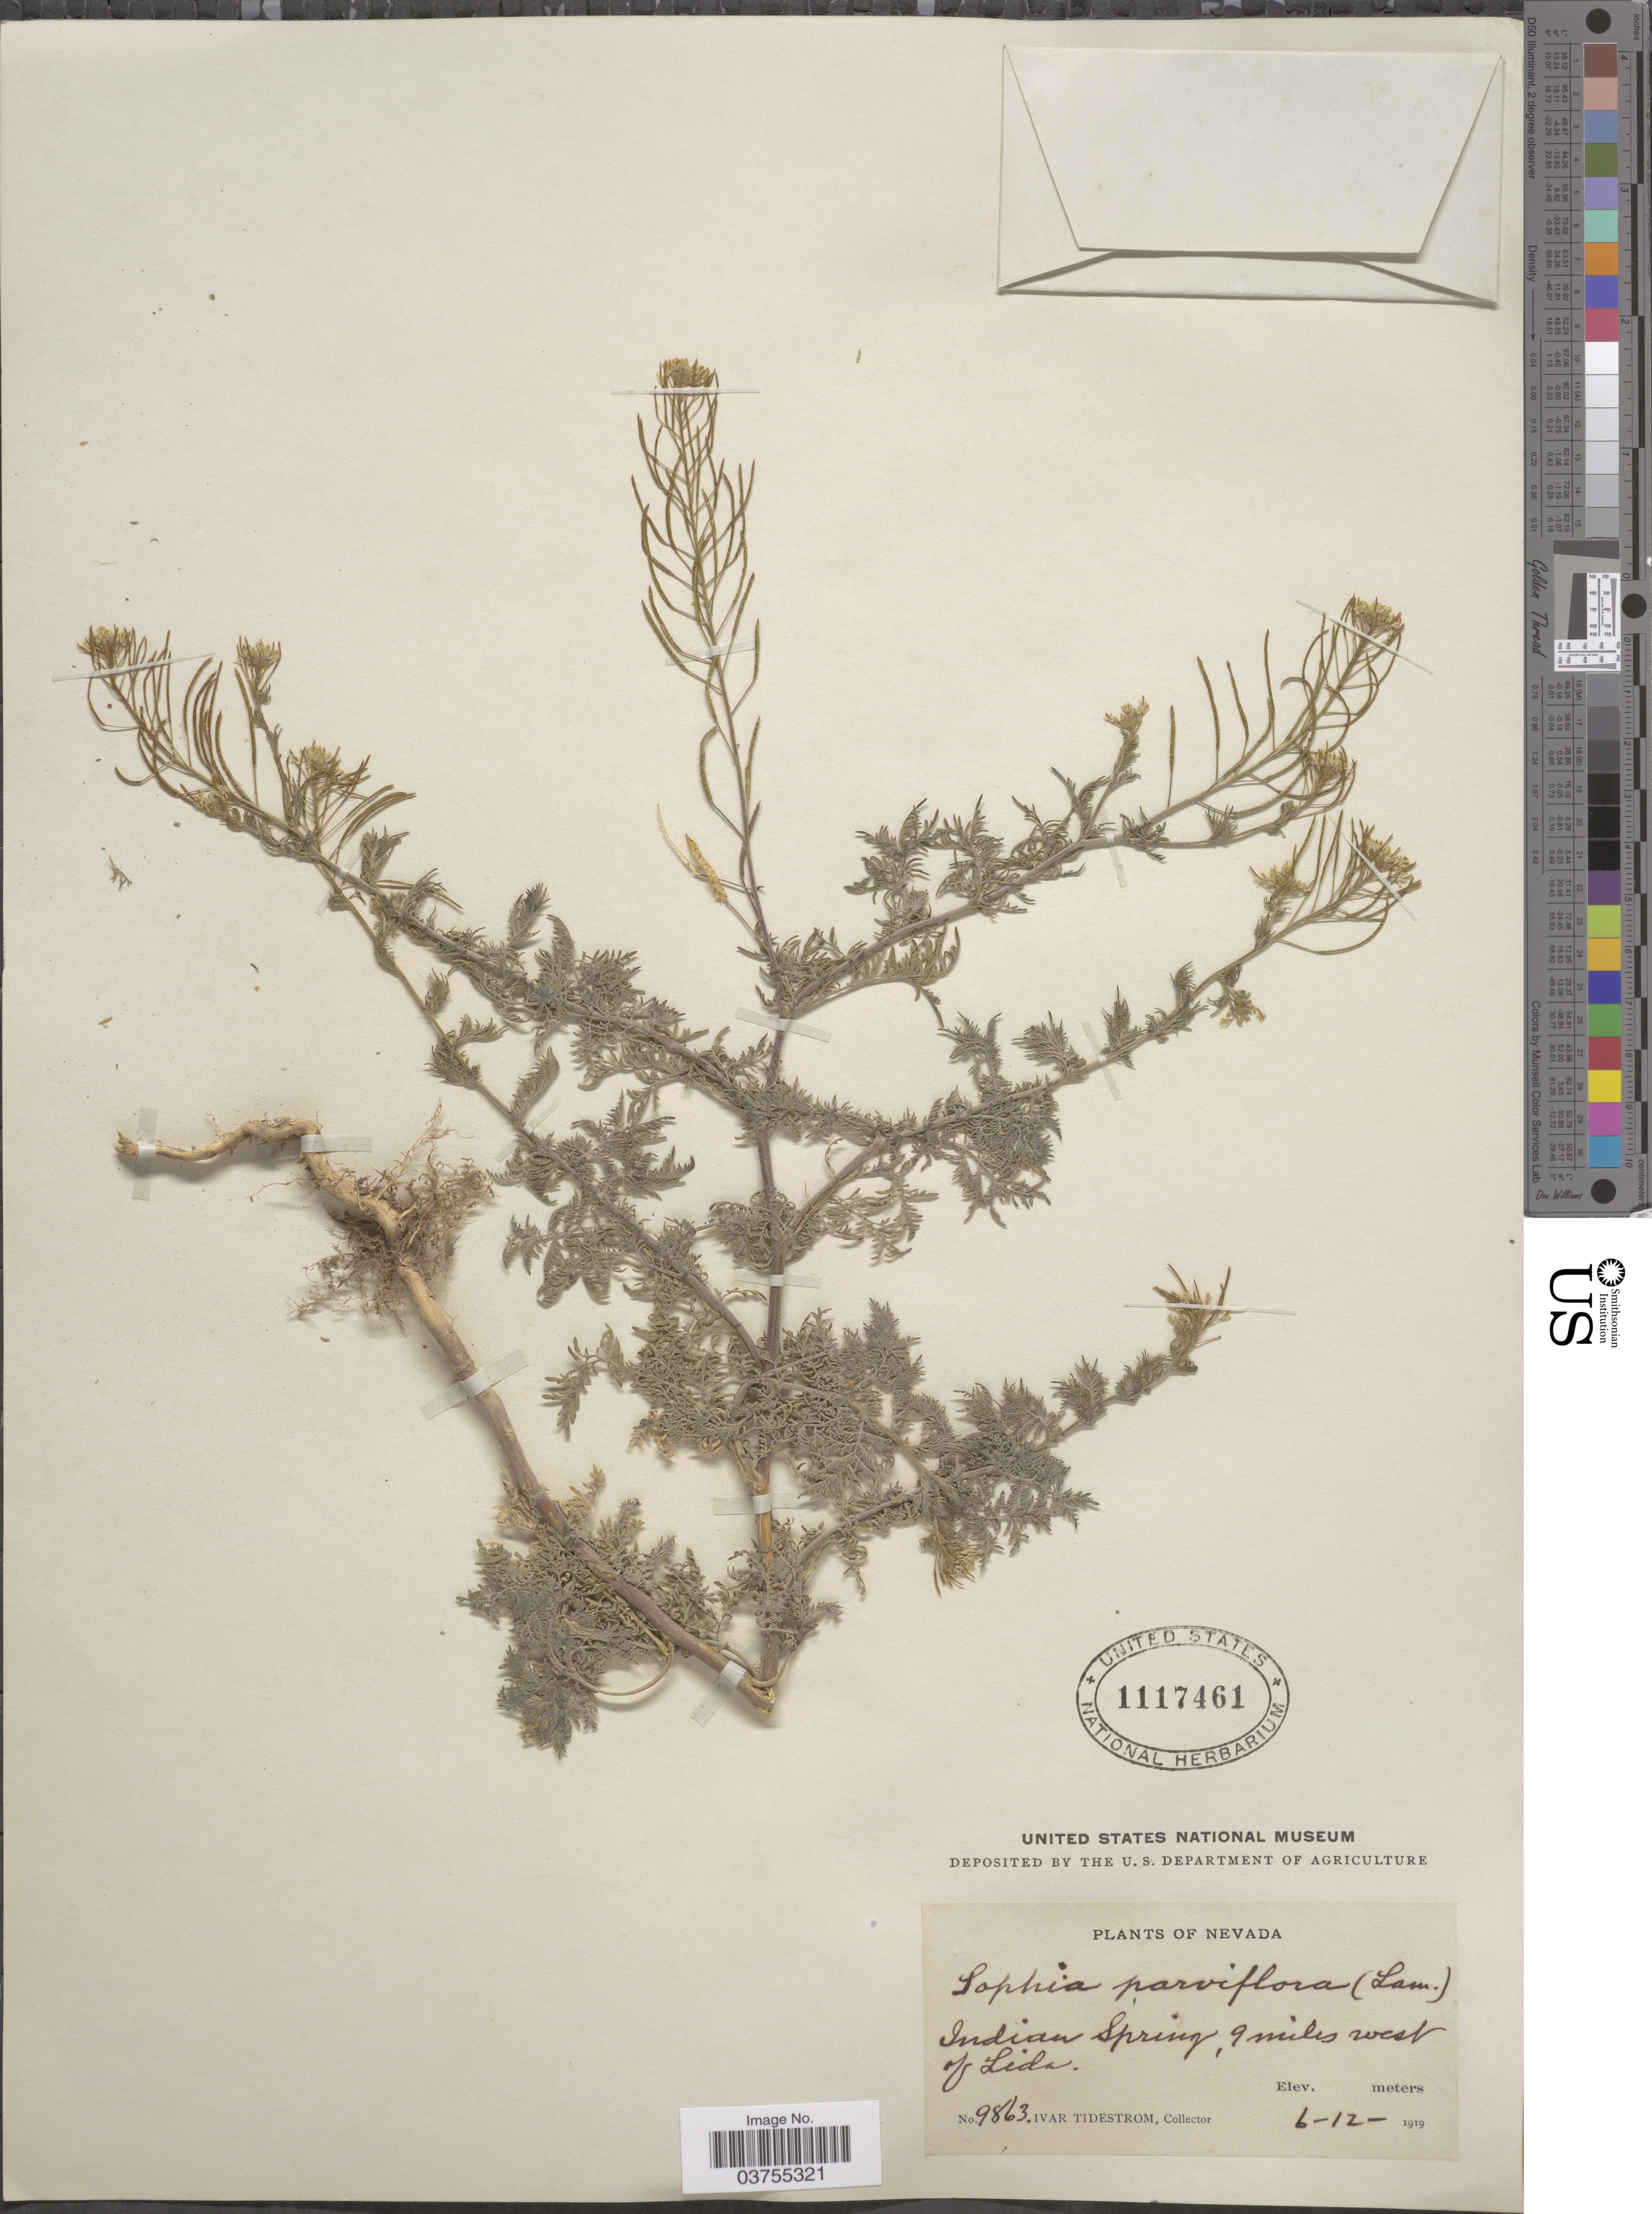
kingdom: Plantae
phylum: Tracheophyta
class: Magnoliopsida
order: Brassicales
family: Brassicaceae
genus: Descurainia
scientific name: Descurainia sophia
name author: (L.) Webb ex Prantl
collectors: I. F. Tidestrom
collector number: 9863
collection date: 1919-06-12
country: United States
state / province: Nevada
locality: Indian Springs, 9 miles west of Lida.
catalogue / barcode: US 1117461